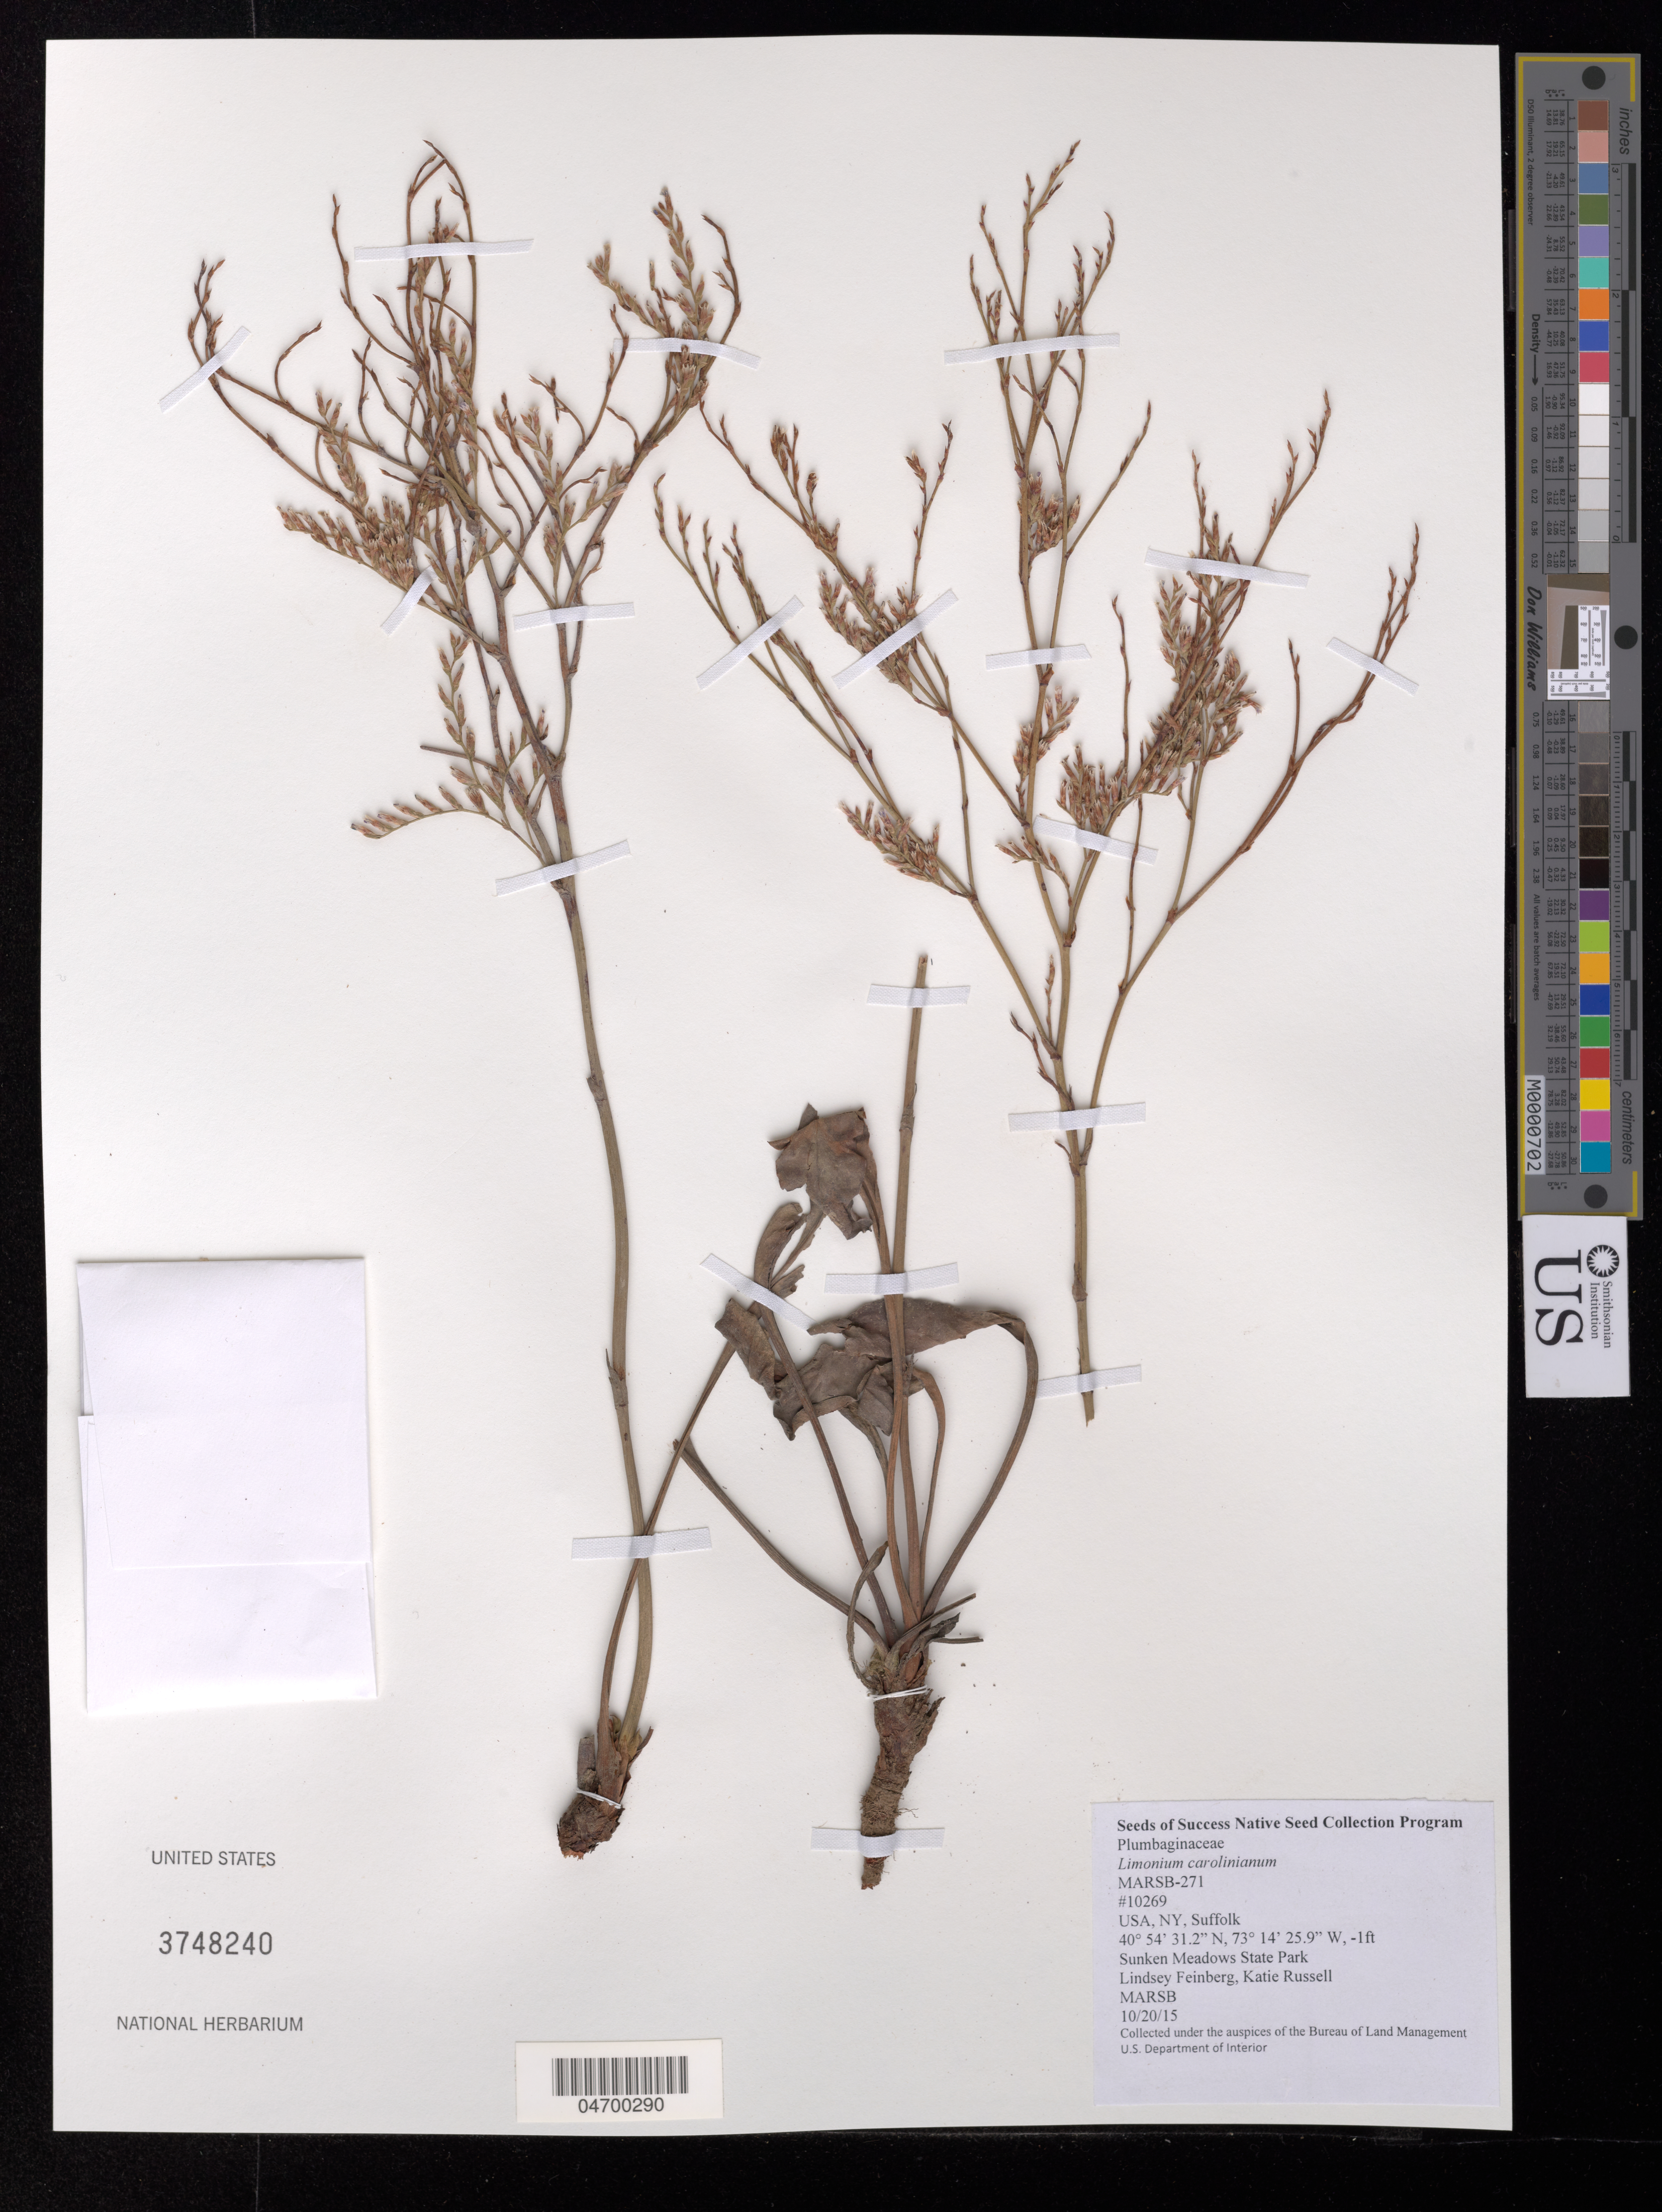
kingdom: Plantae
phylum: Tracheophyta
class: Magnoliopsida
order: Caryophyllales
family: Plumbaginaceae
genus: Limonium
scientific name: Limonium carolinianum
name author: (Walter) Britton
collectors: L. Feinberg & K. Russell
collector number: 10269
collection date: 2015-10-20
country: United States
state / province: New York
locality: Suffolk. Sunken Meadows State Park.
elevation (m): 0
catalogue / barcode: US 3748240